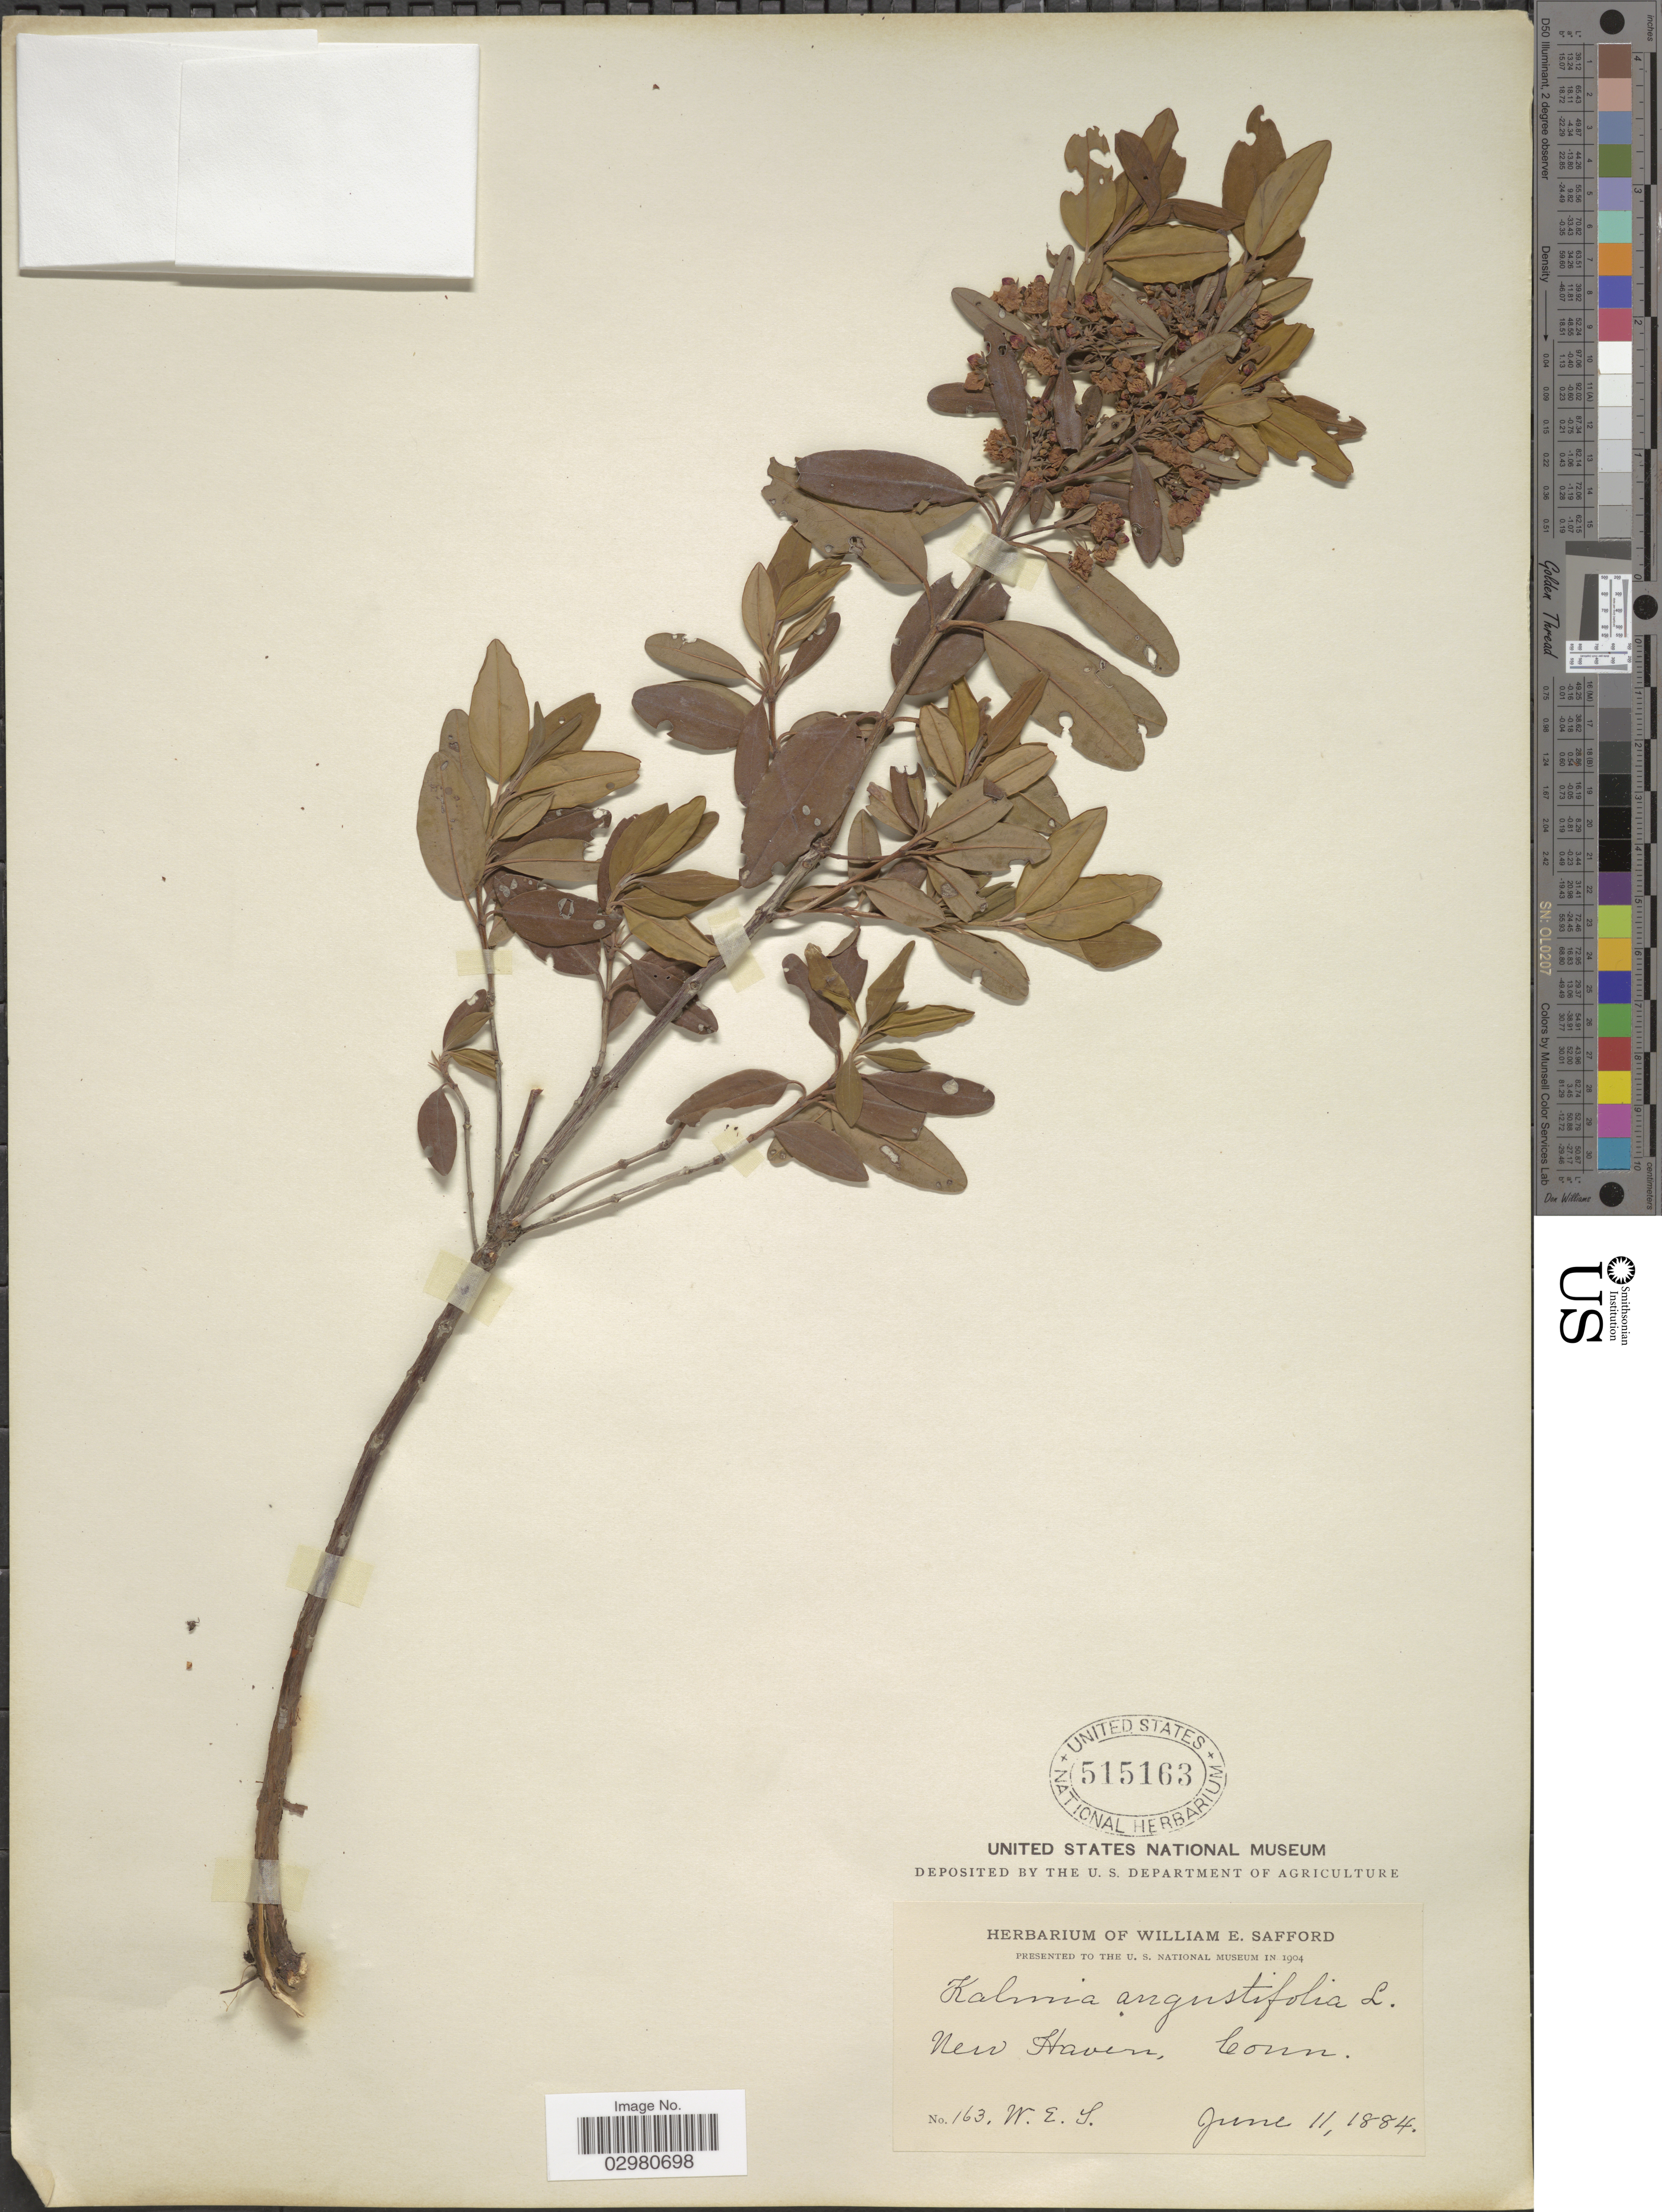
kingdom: Plantae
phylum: Tracheophyta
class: Magnoliopsida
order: Ericales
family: Ericaceae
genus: Kalmia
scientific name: Kalmia angustifolia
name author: L.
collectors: W. E. Safford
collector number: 163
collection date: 1884-06-11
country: United States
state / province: Connecticut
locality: New Haven.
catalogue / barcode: US 51563